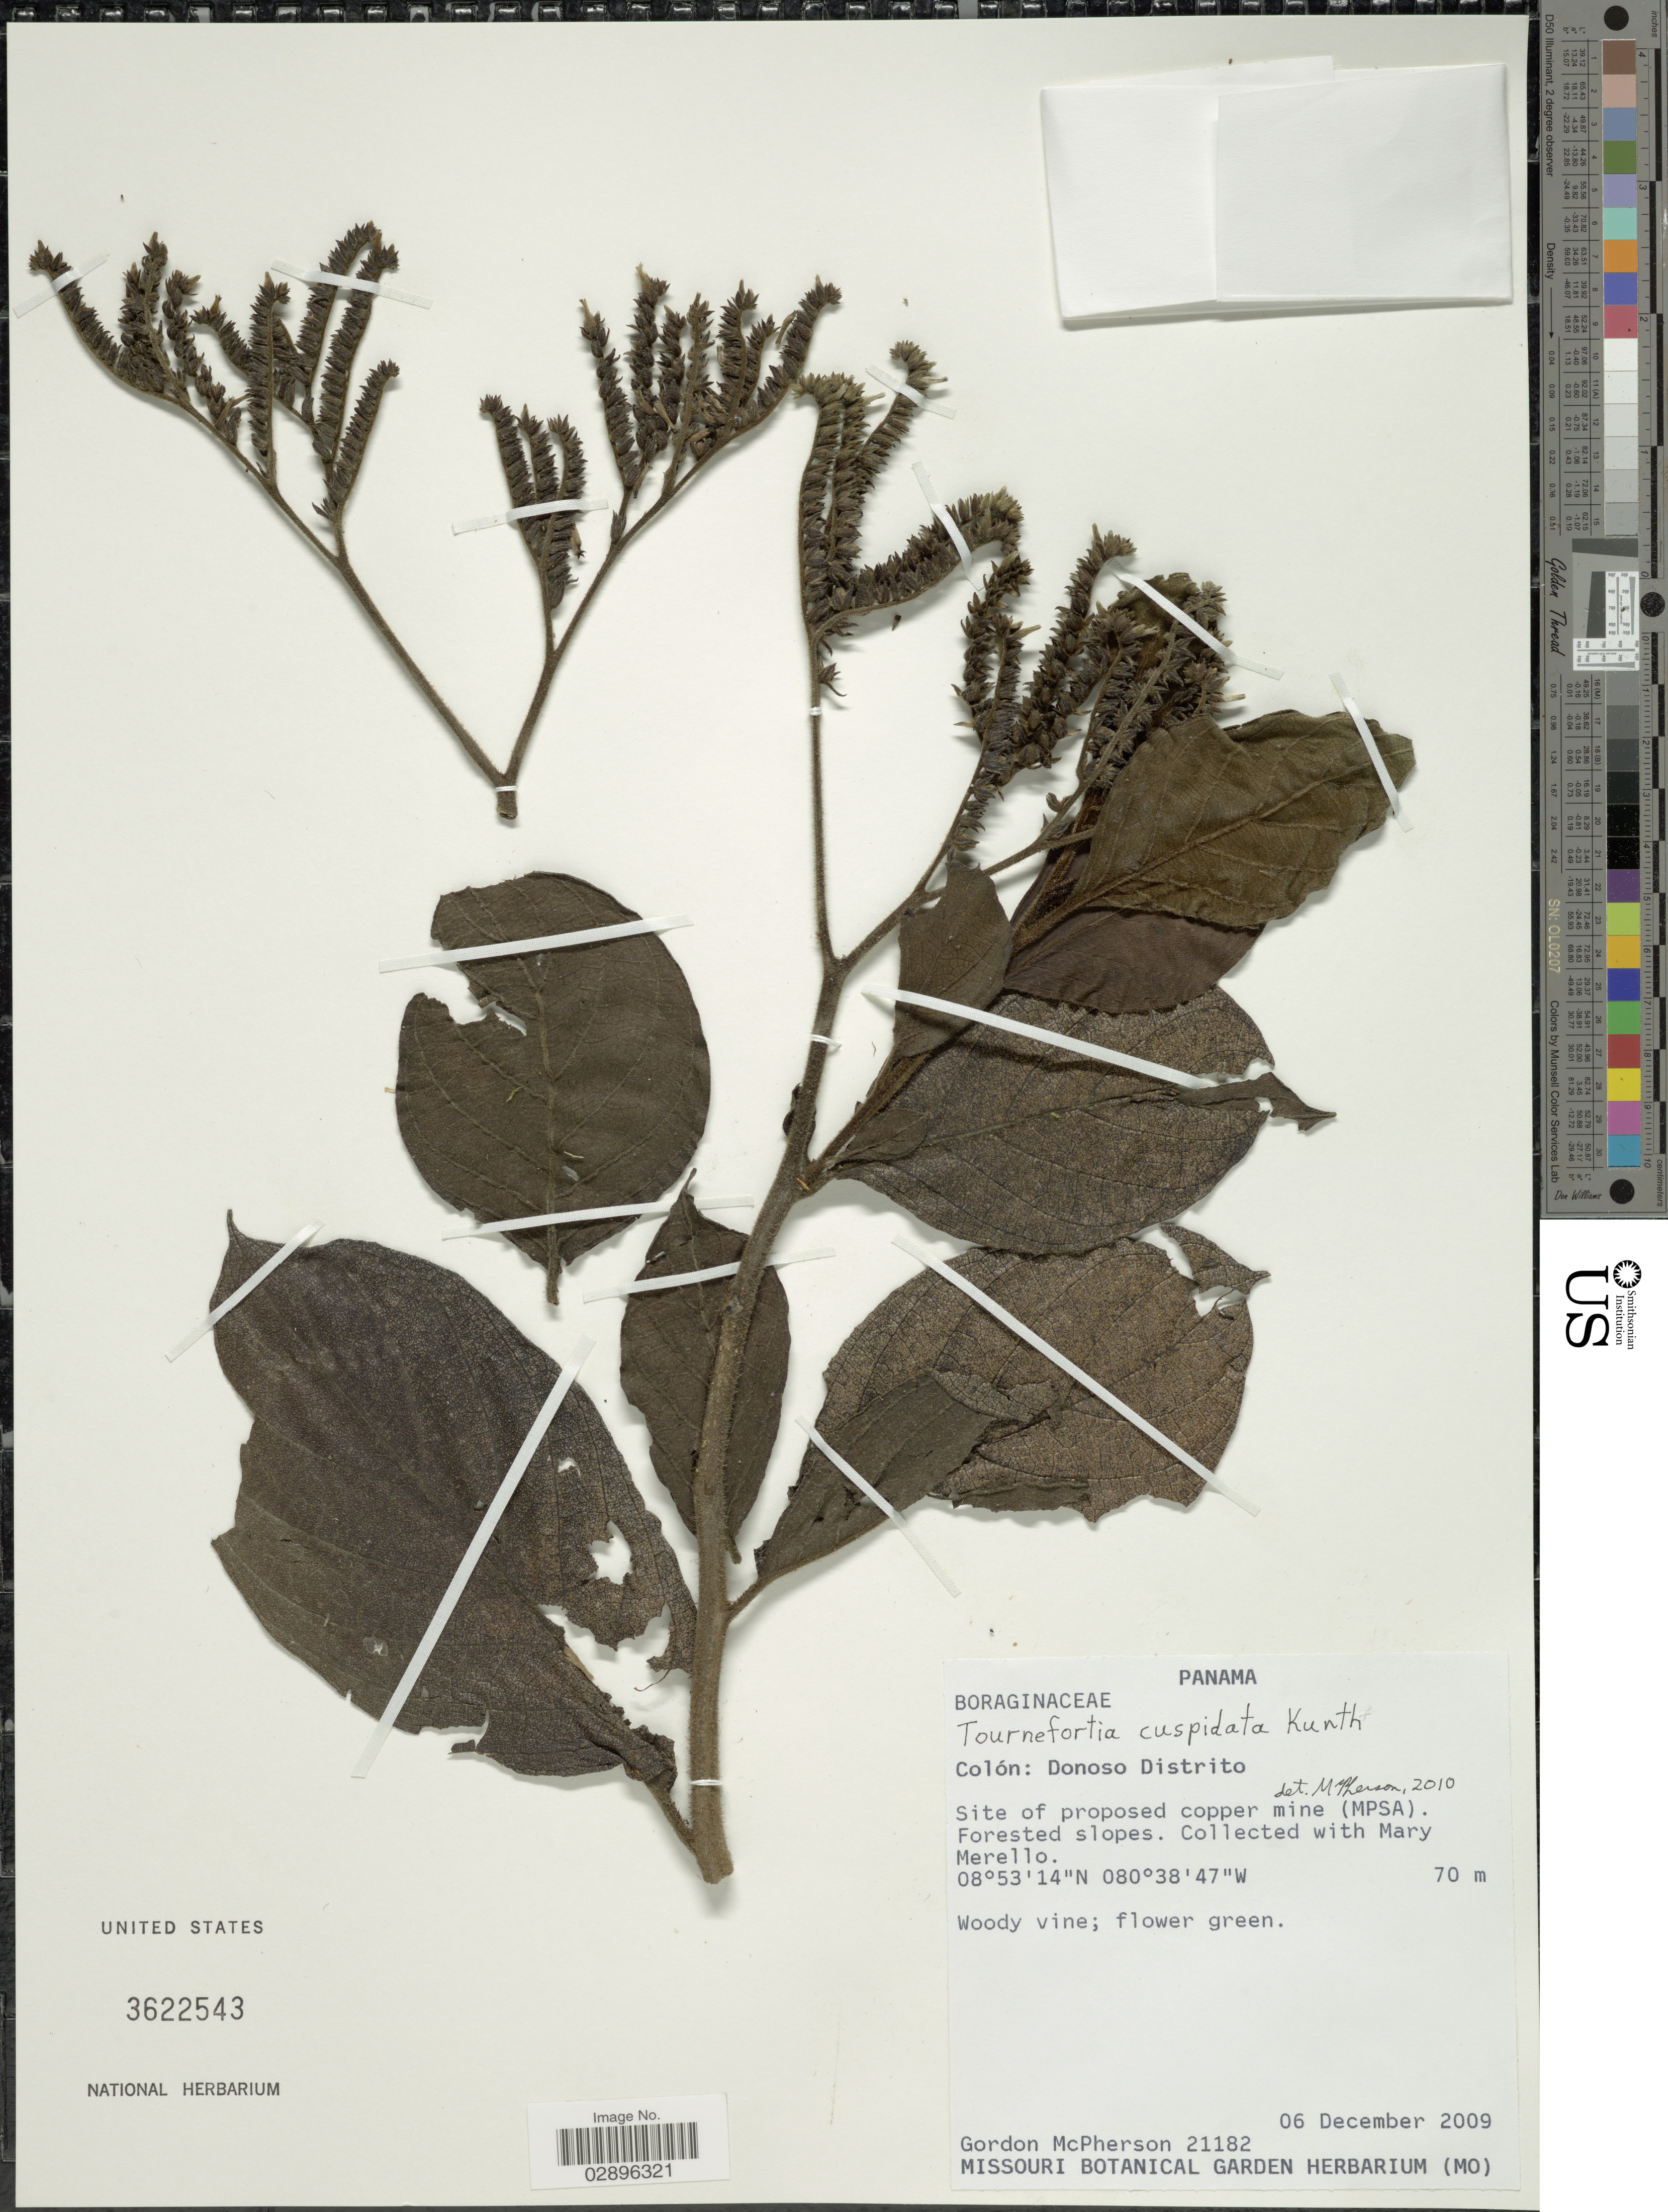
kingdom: Plantae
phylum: Tracheophyta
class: Magnoliopsida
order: Boraginales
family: Heliotropiaceae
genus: Tournefortia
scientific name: Tournefortia cuspidata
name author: Kunth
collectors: G. McPherson & M. Merello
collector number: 21182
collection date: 2009-12-06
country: Panama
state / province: Colón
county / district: Donoso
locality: Donoso Distrito. Site of proposed copper mine (MPSA). Forested slopes.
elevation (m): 70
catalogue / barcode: US 3622543